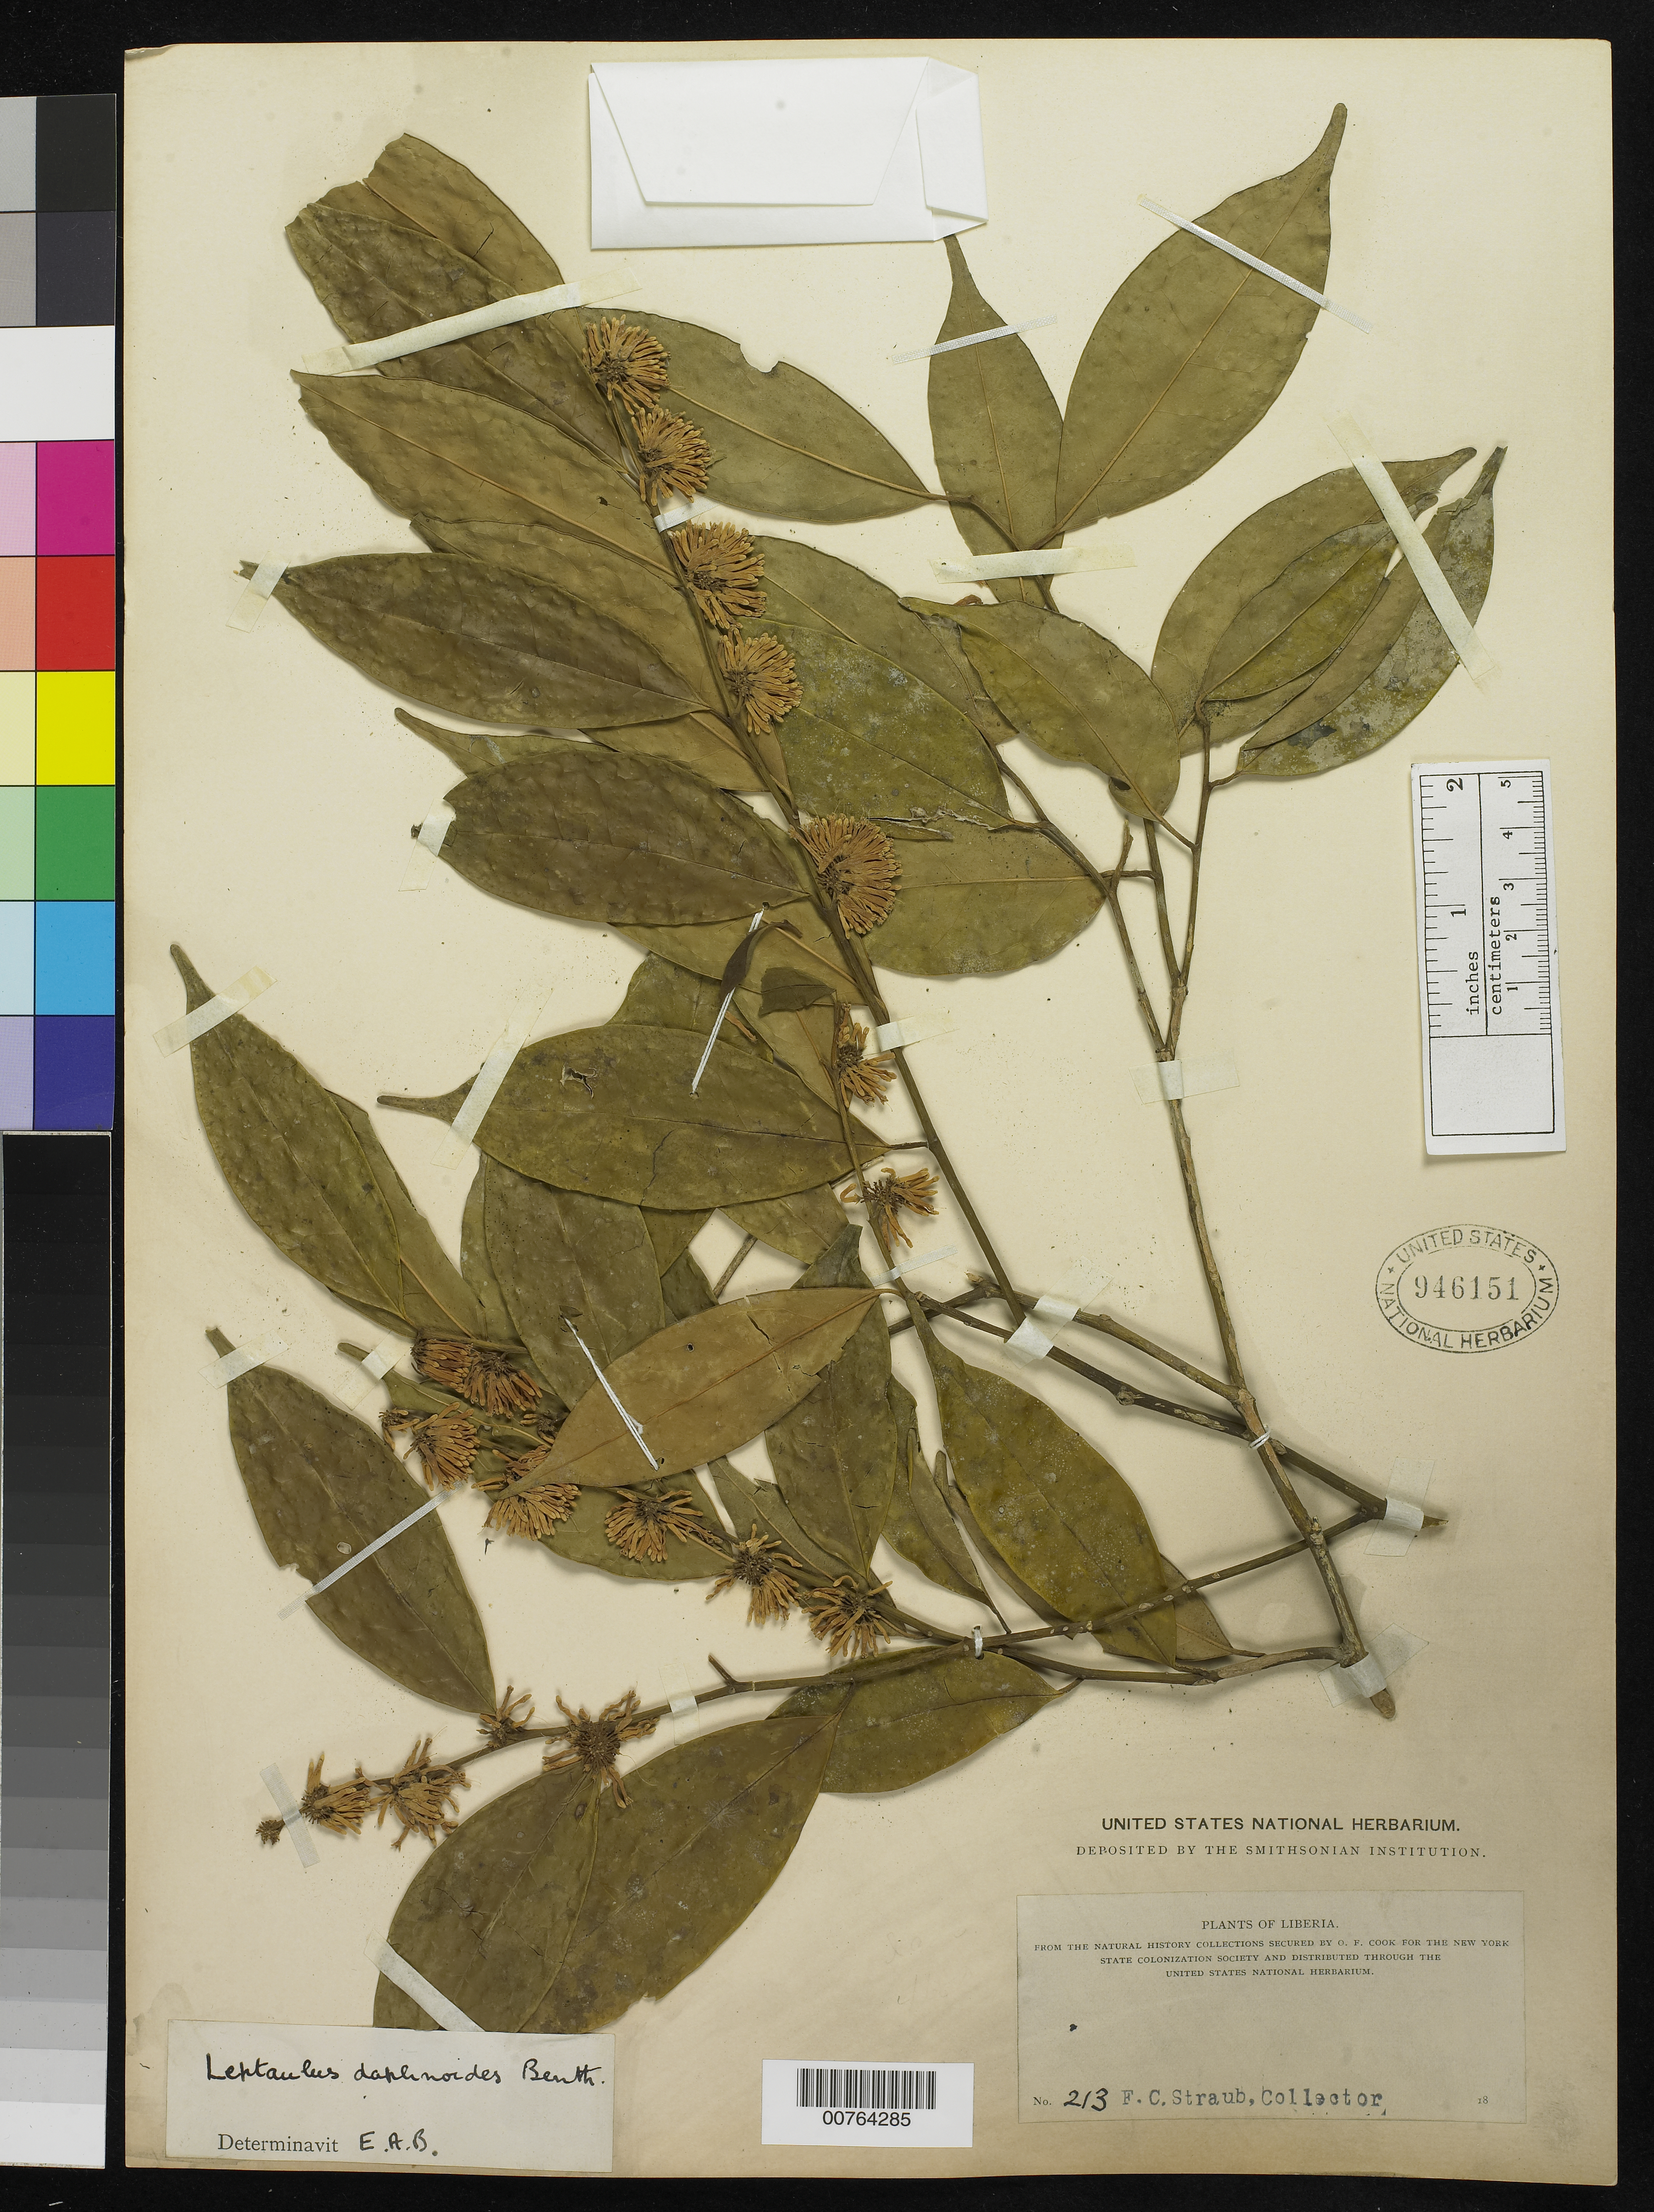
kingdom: Plantae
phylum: Tracheophyta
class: Magnoliopsida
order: Cardiopteridales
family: Cardiopteridaceae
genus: Leptaulus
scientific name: Leptaulus daphnoides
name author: Benth.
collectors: F. Straub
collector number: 213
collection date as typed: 18--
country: Liberia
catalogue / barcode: US 946151